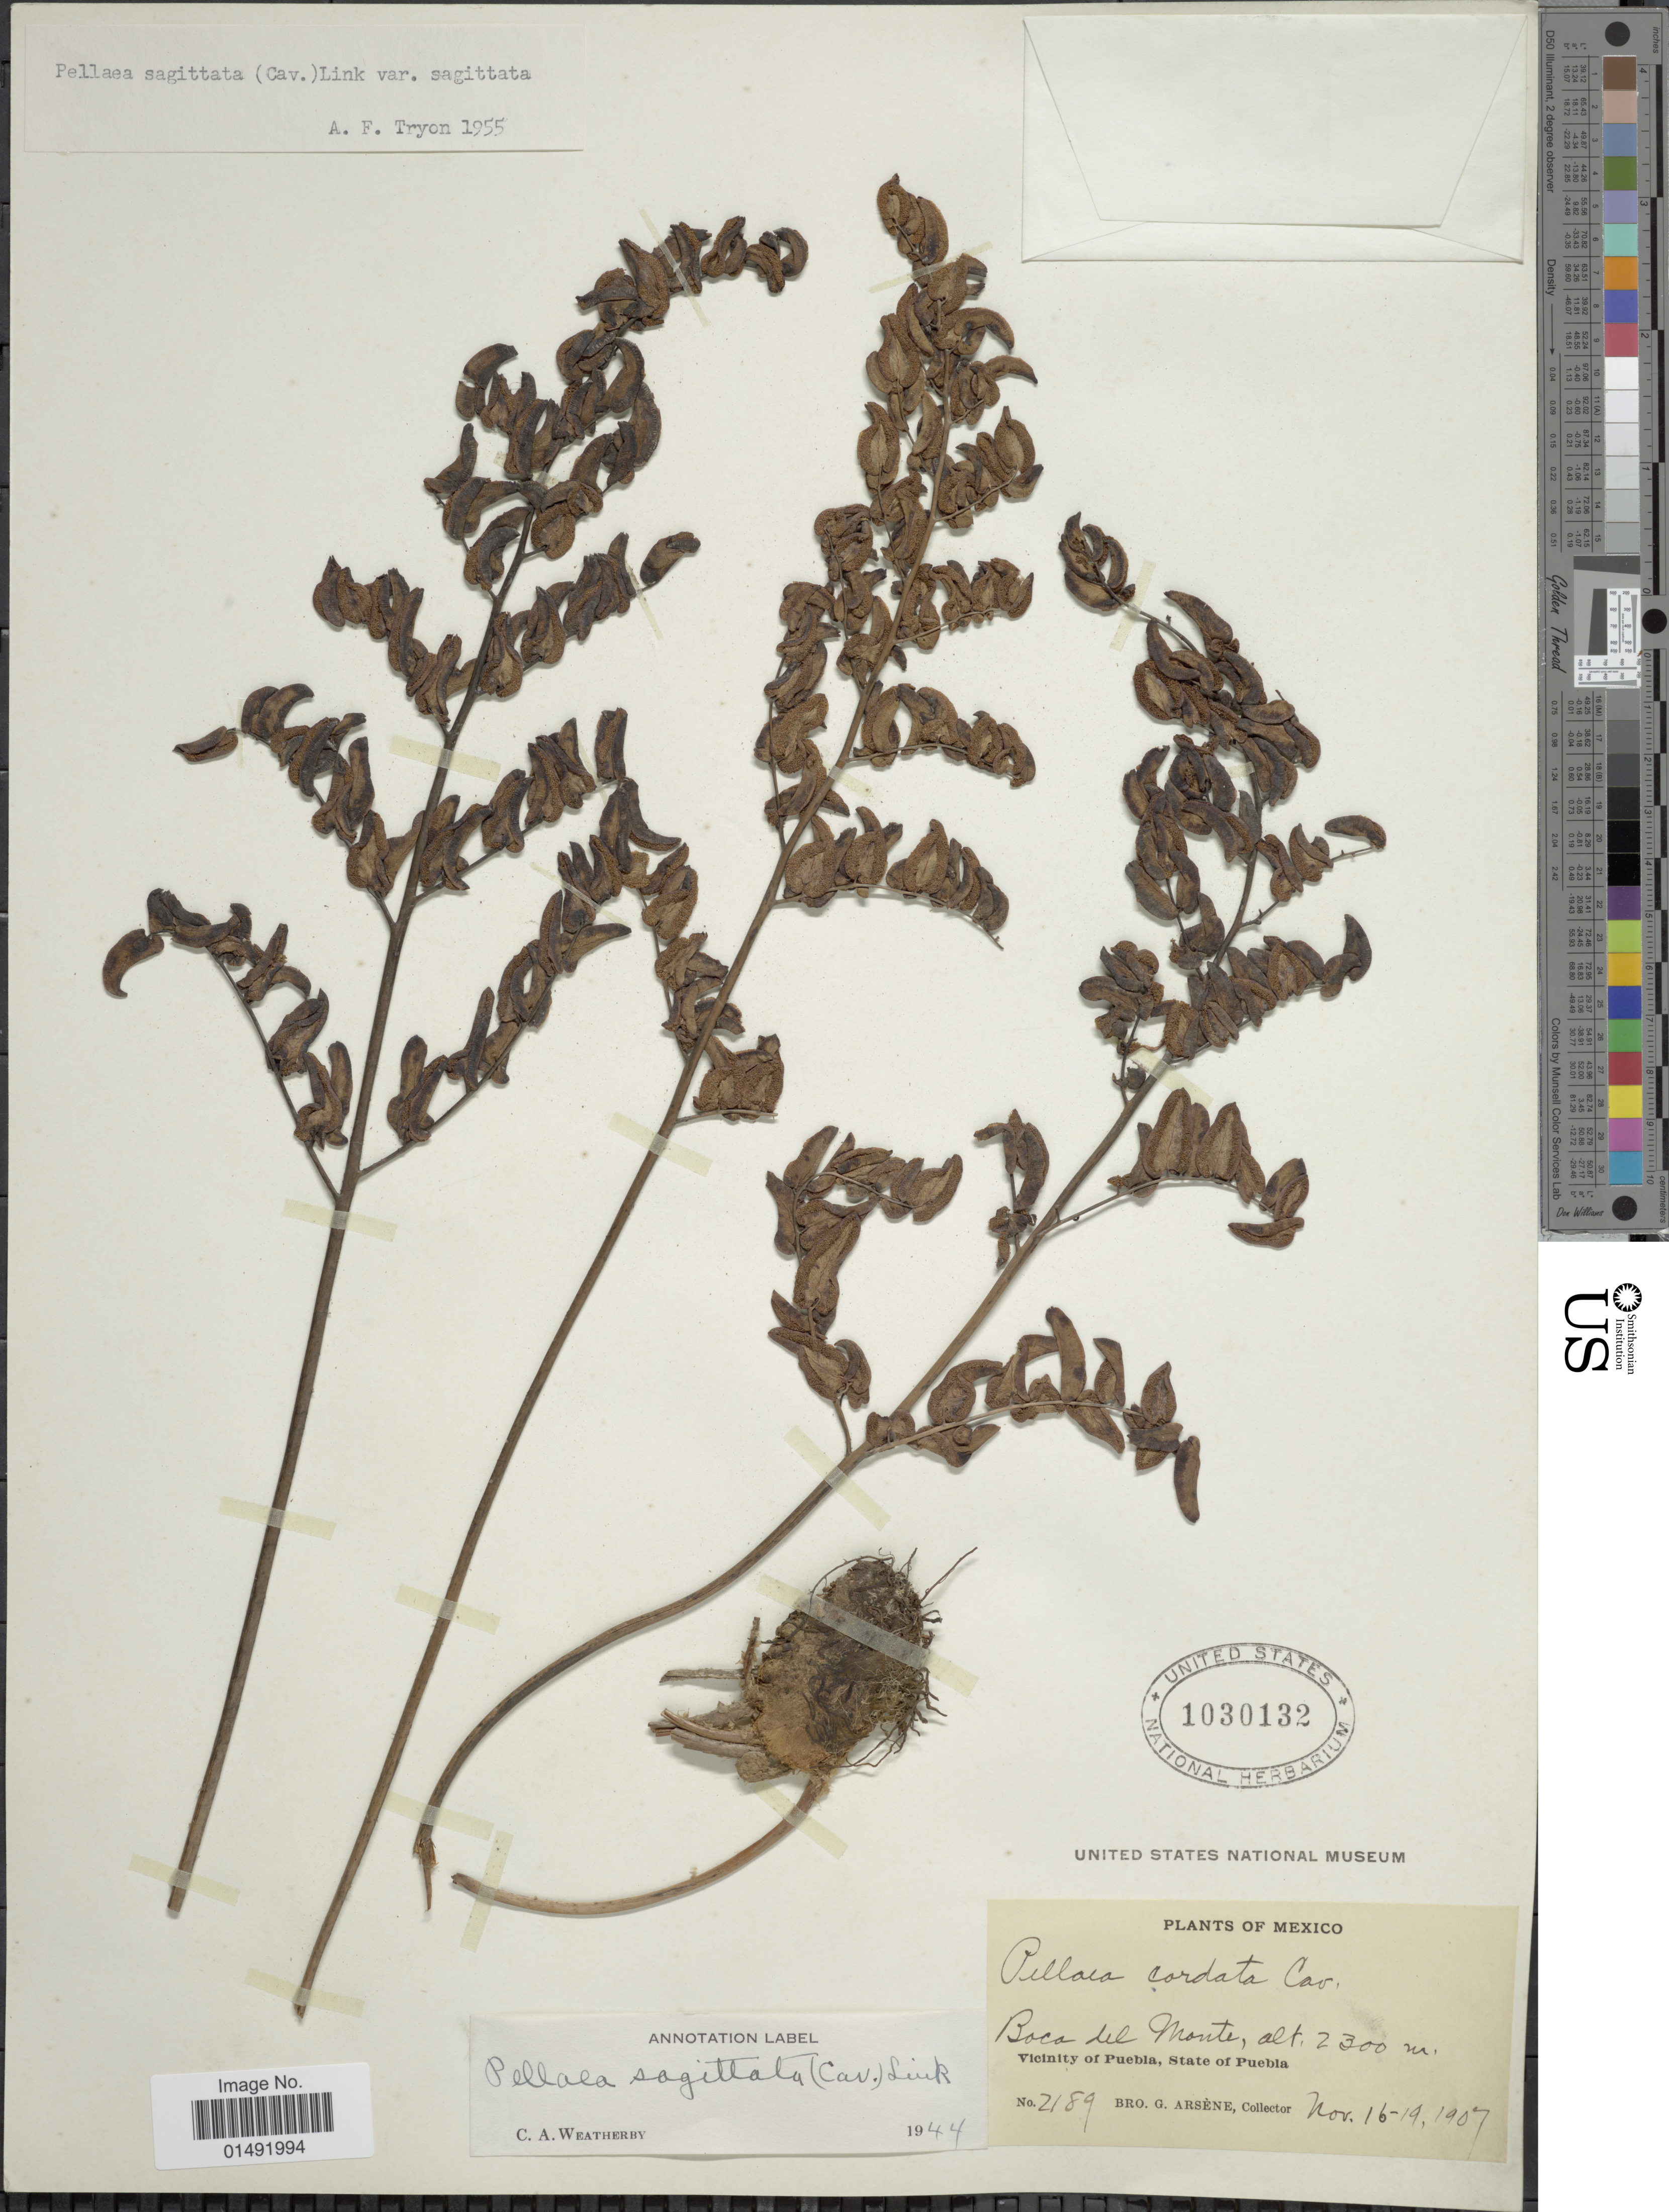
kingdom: Plantae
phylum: Tracheophyta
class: Polypodiopsida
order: Polypodiales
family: Pteridaceae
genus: Pellaea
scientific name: Pellaea sagittata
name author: (Cav.) Link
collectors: Bro. G. Arsène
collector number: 2189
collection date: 1907-11-16/1907-11-19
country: Mexico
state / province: Puebla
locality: Boca del Monte, Vicinity of Puebla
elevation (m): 2300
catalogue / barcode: US 1030132